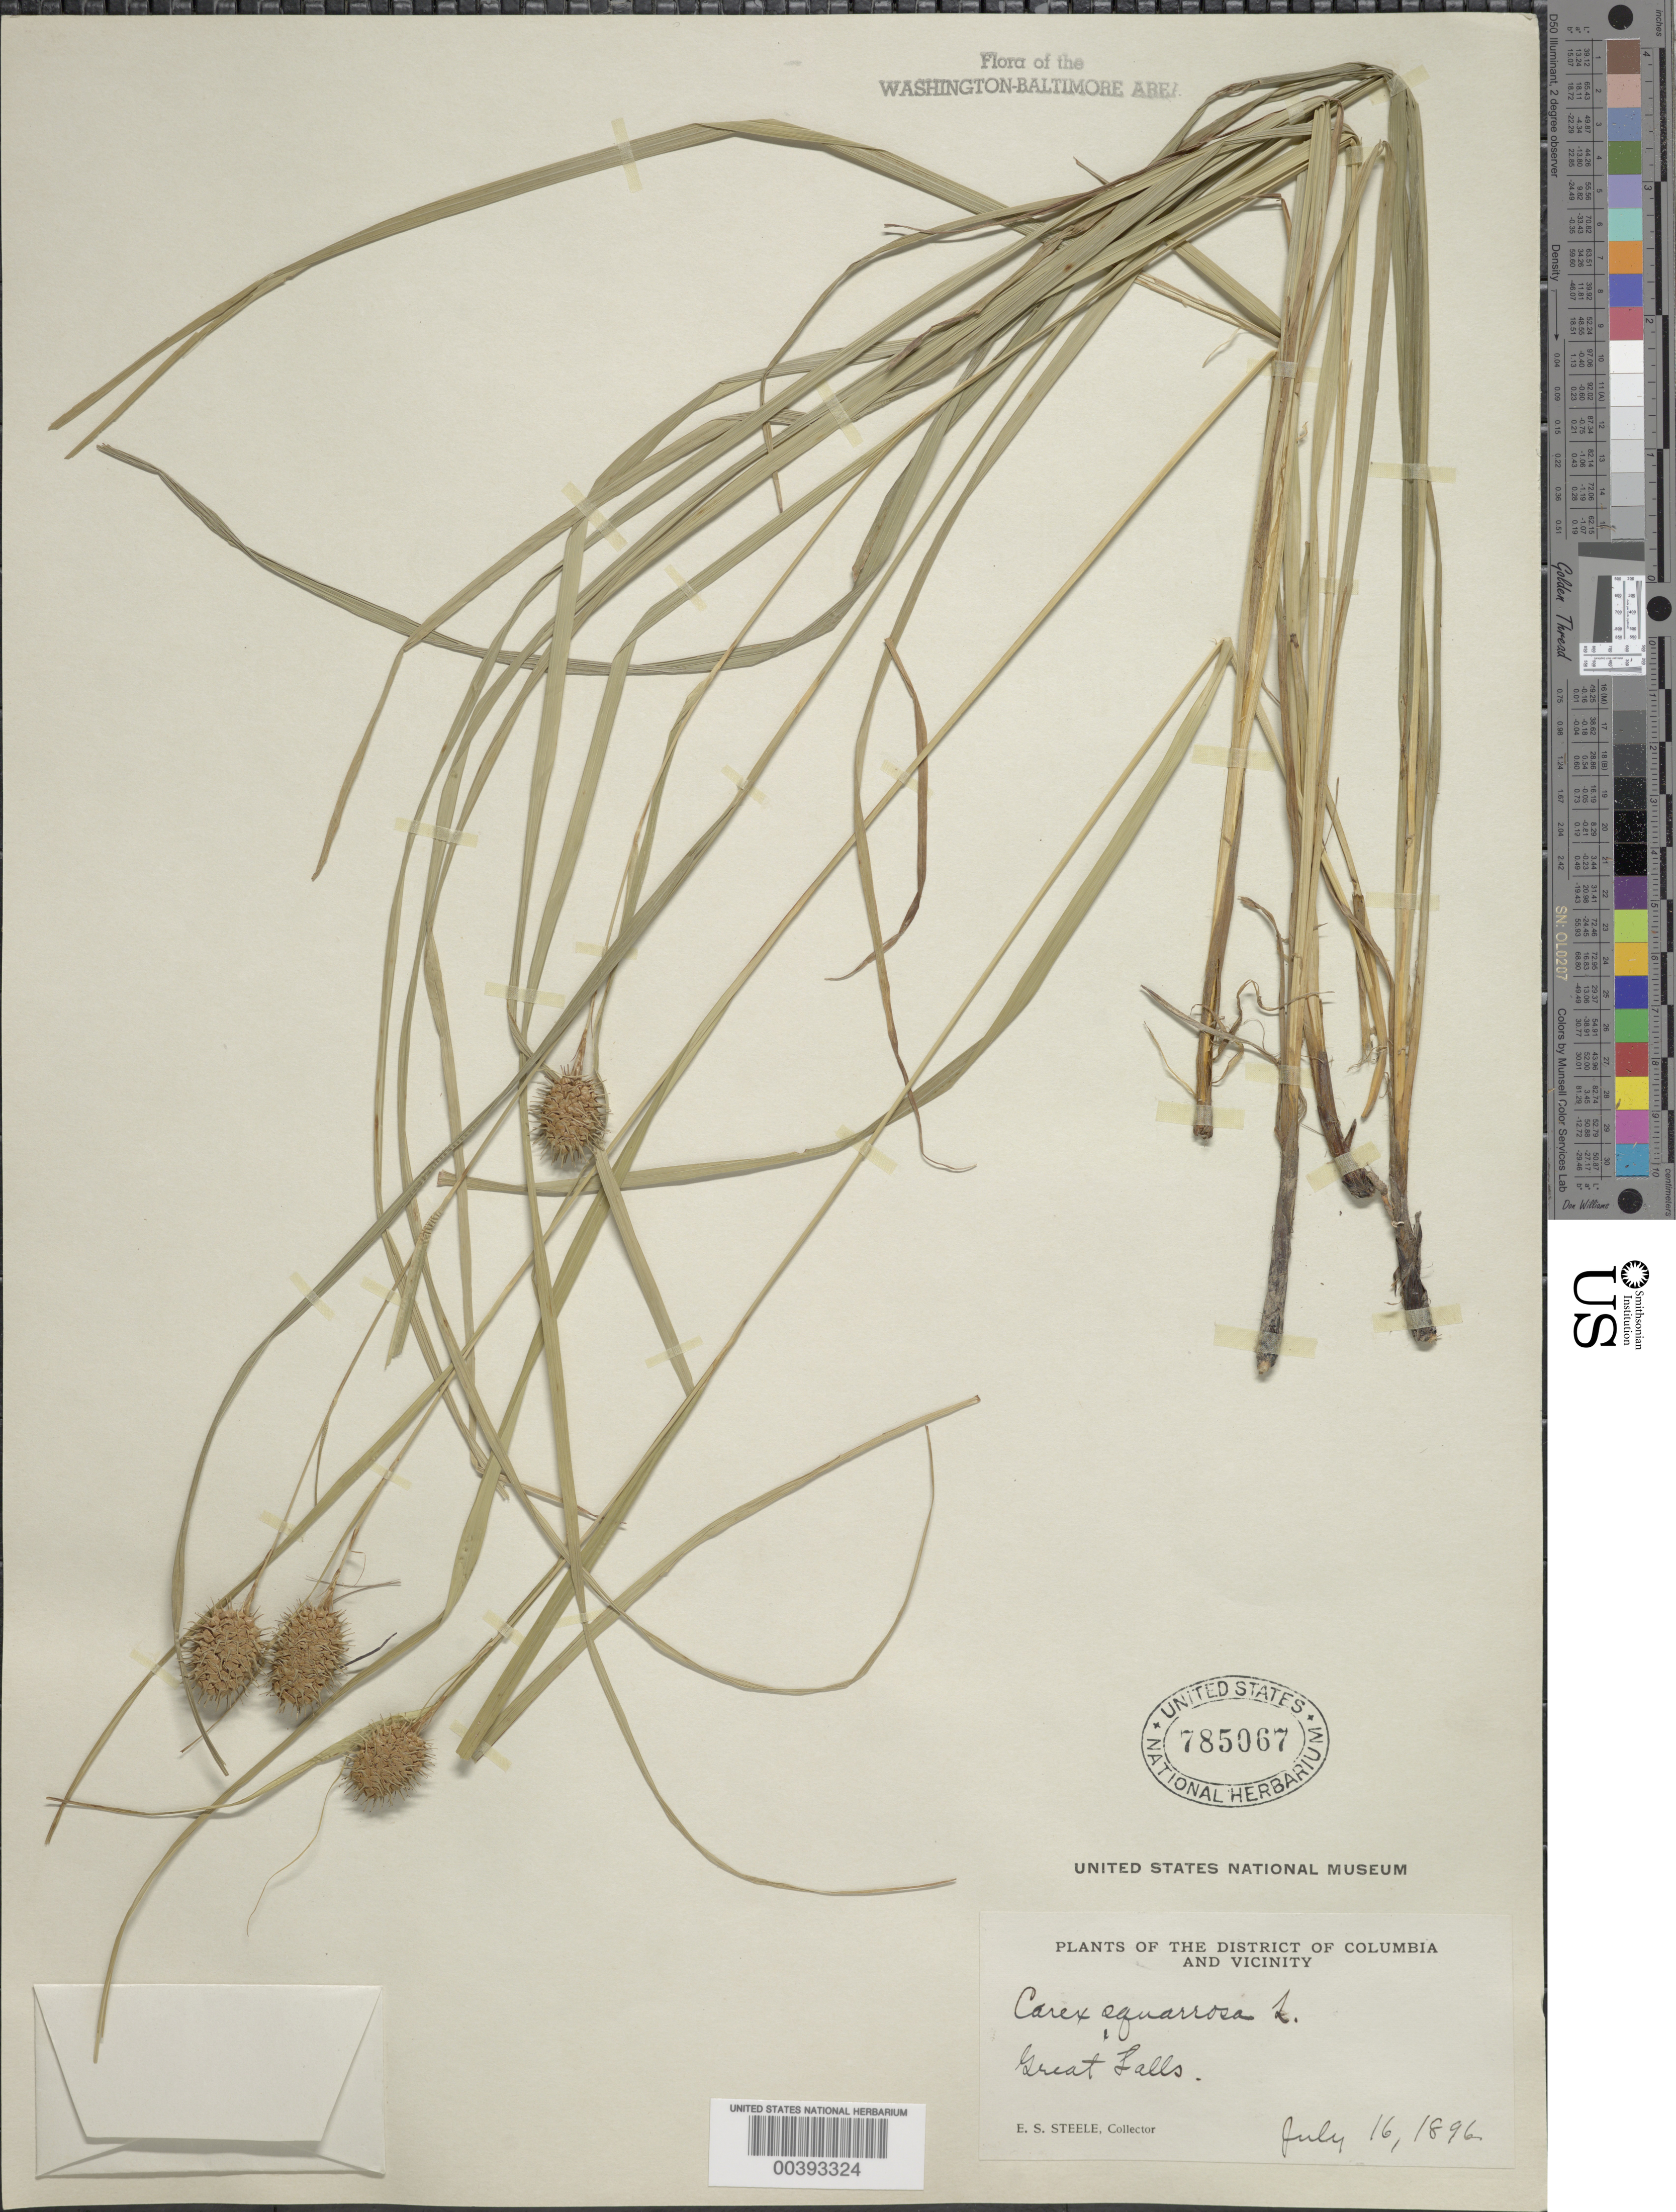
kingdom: Plantae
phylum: Tracheophyta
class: Liliopsida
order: Poales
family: Cyperaceae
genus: Carex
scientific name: Carex squarrosa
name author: L.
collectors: E. Steele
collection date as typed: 16 Jul 1896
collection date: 1896-07-16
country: United States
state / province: Maryland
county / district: Montgomery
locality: Great Falls C. & O. Canal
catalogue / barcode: US 785067